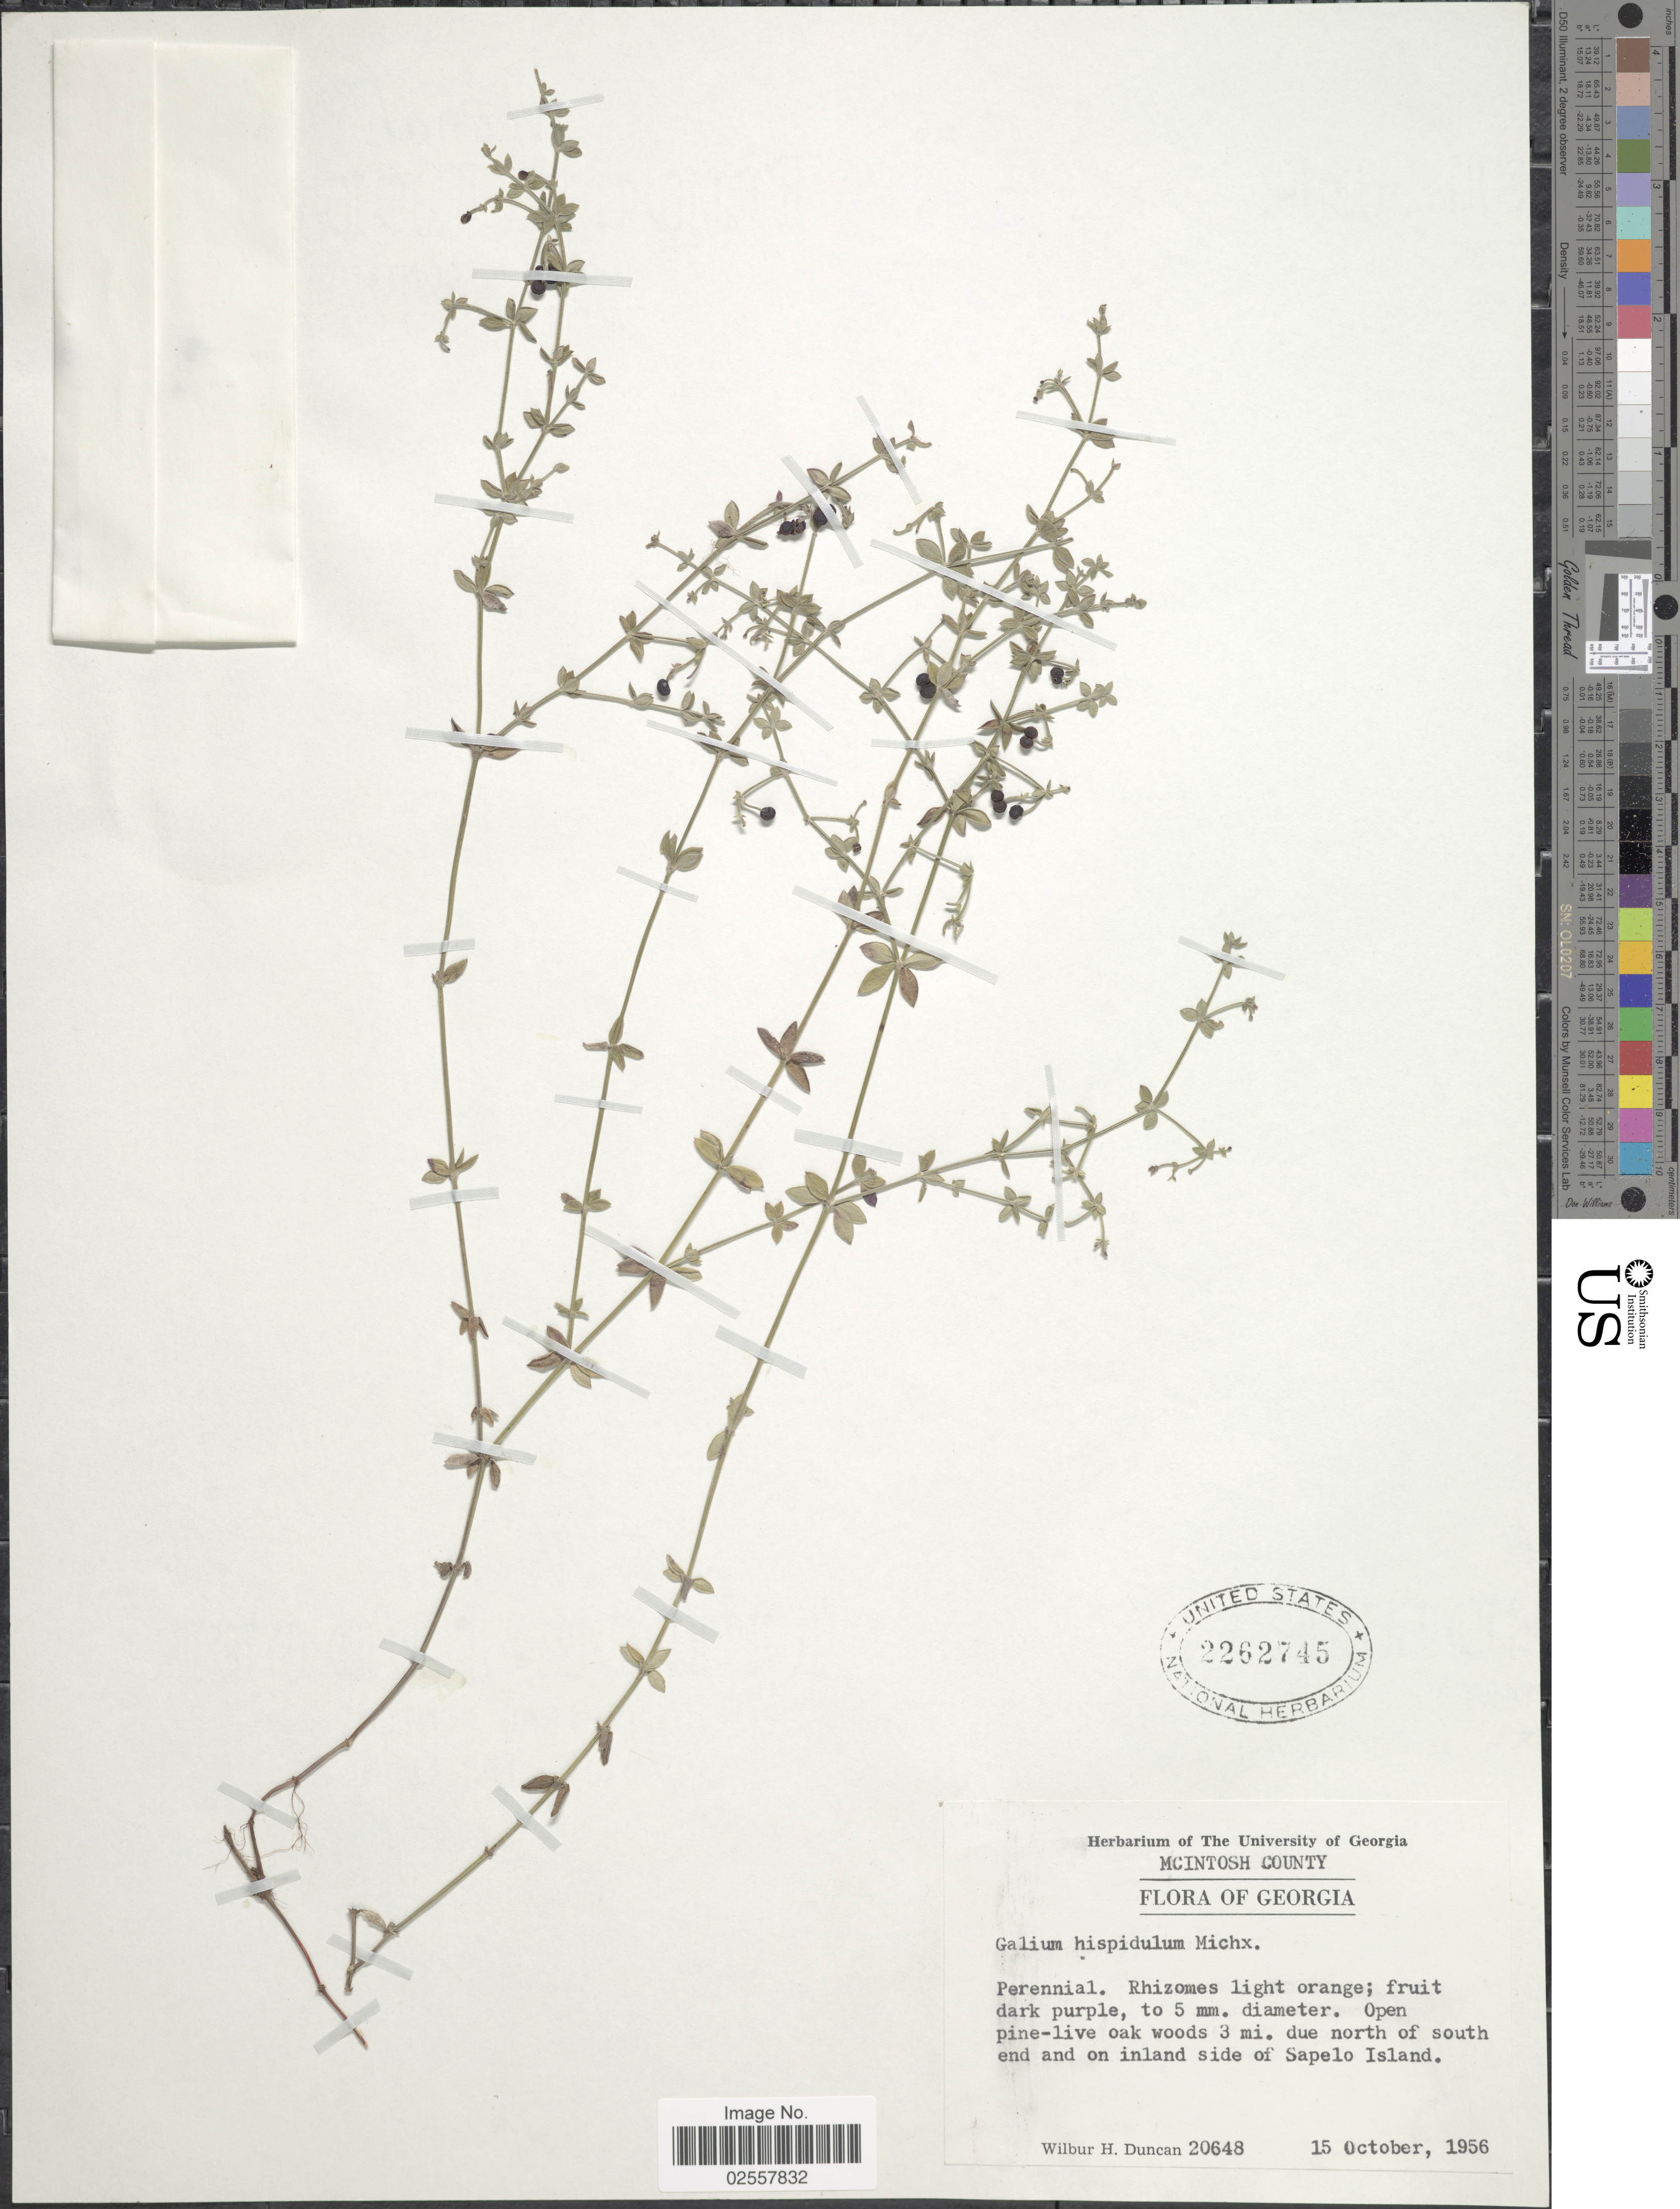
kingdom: Plantae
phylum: Tracheophyta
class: Magnoliopsida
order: Gentianales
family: Rubiaceae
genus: Galium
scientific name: Galium hispidulum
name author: Michx.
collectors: W. H. Duncan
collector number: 20648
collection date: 1956-10-15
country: United States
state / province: Georgia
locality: Mcintosh County. Due north of south end on inland side of Sapelo Island.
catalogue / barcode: US 2262745